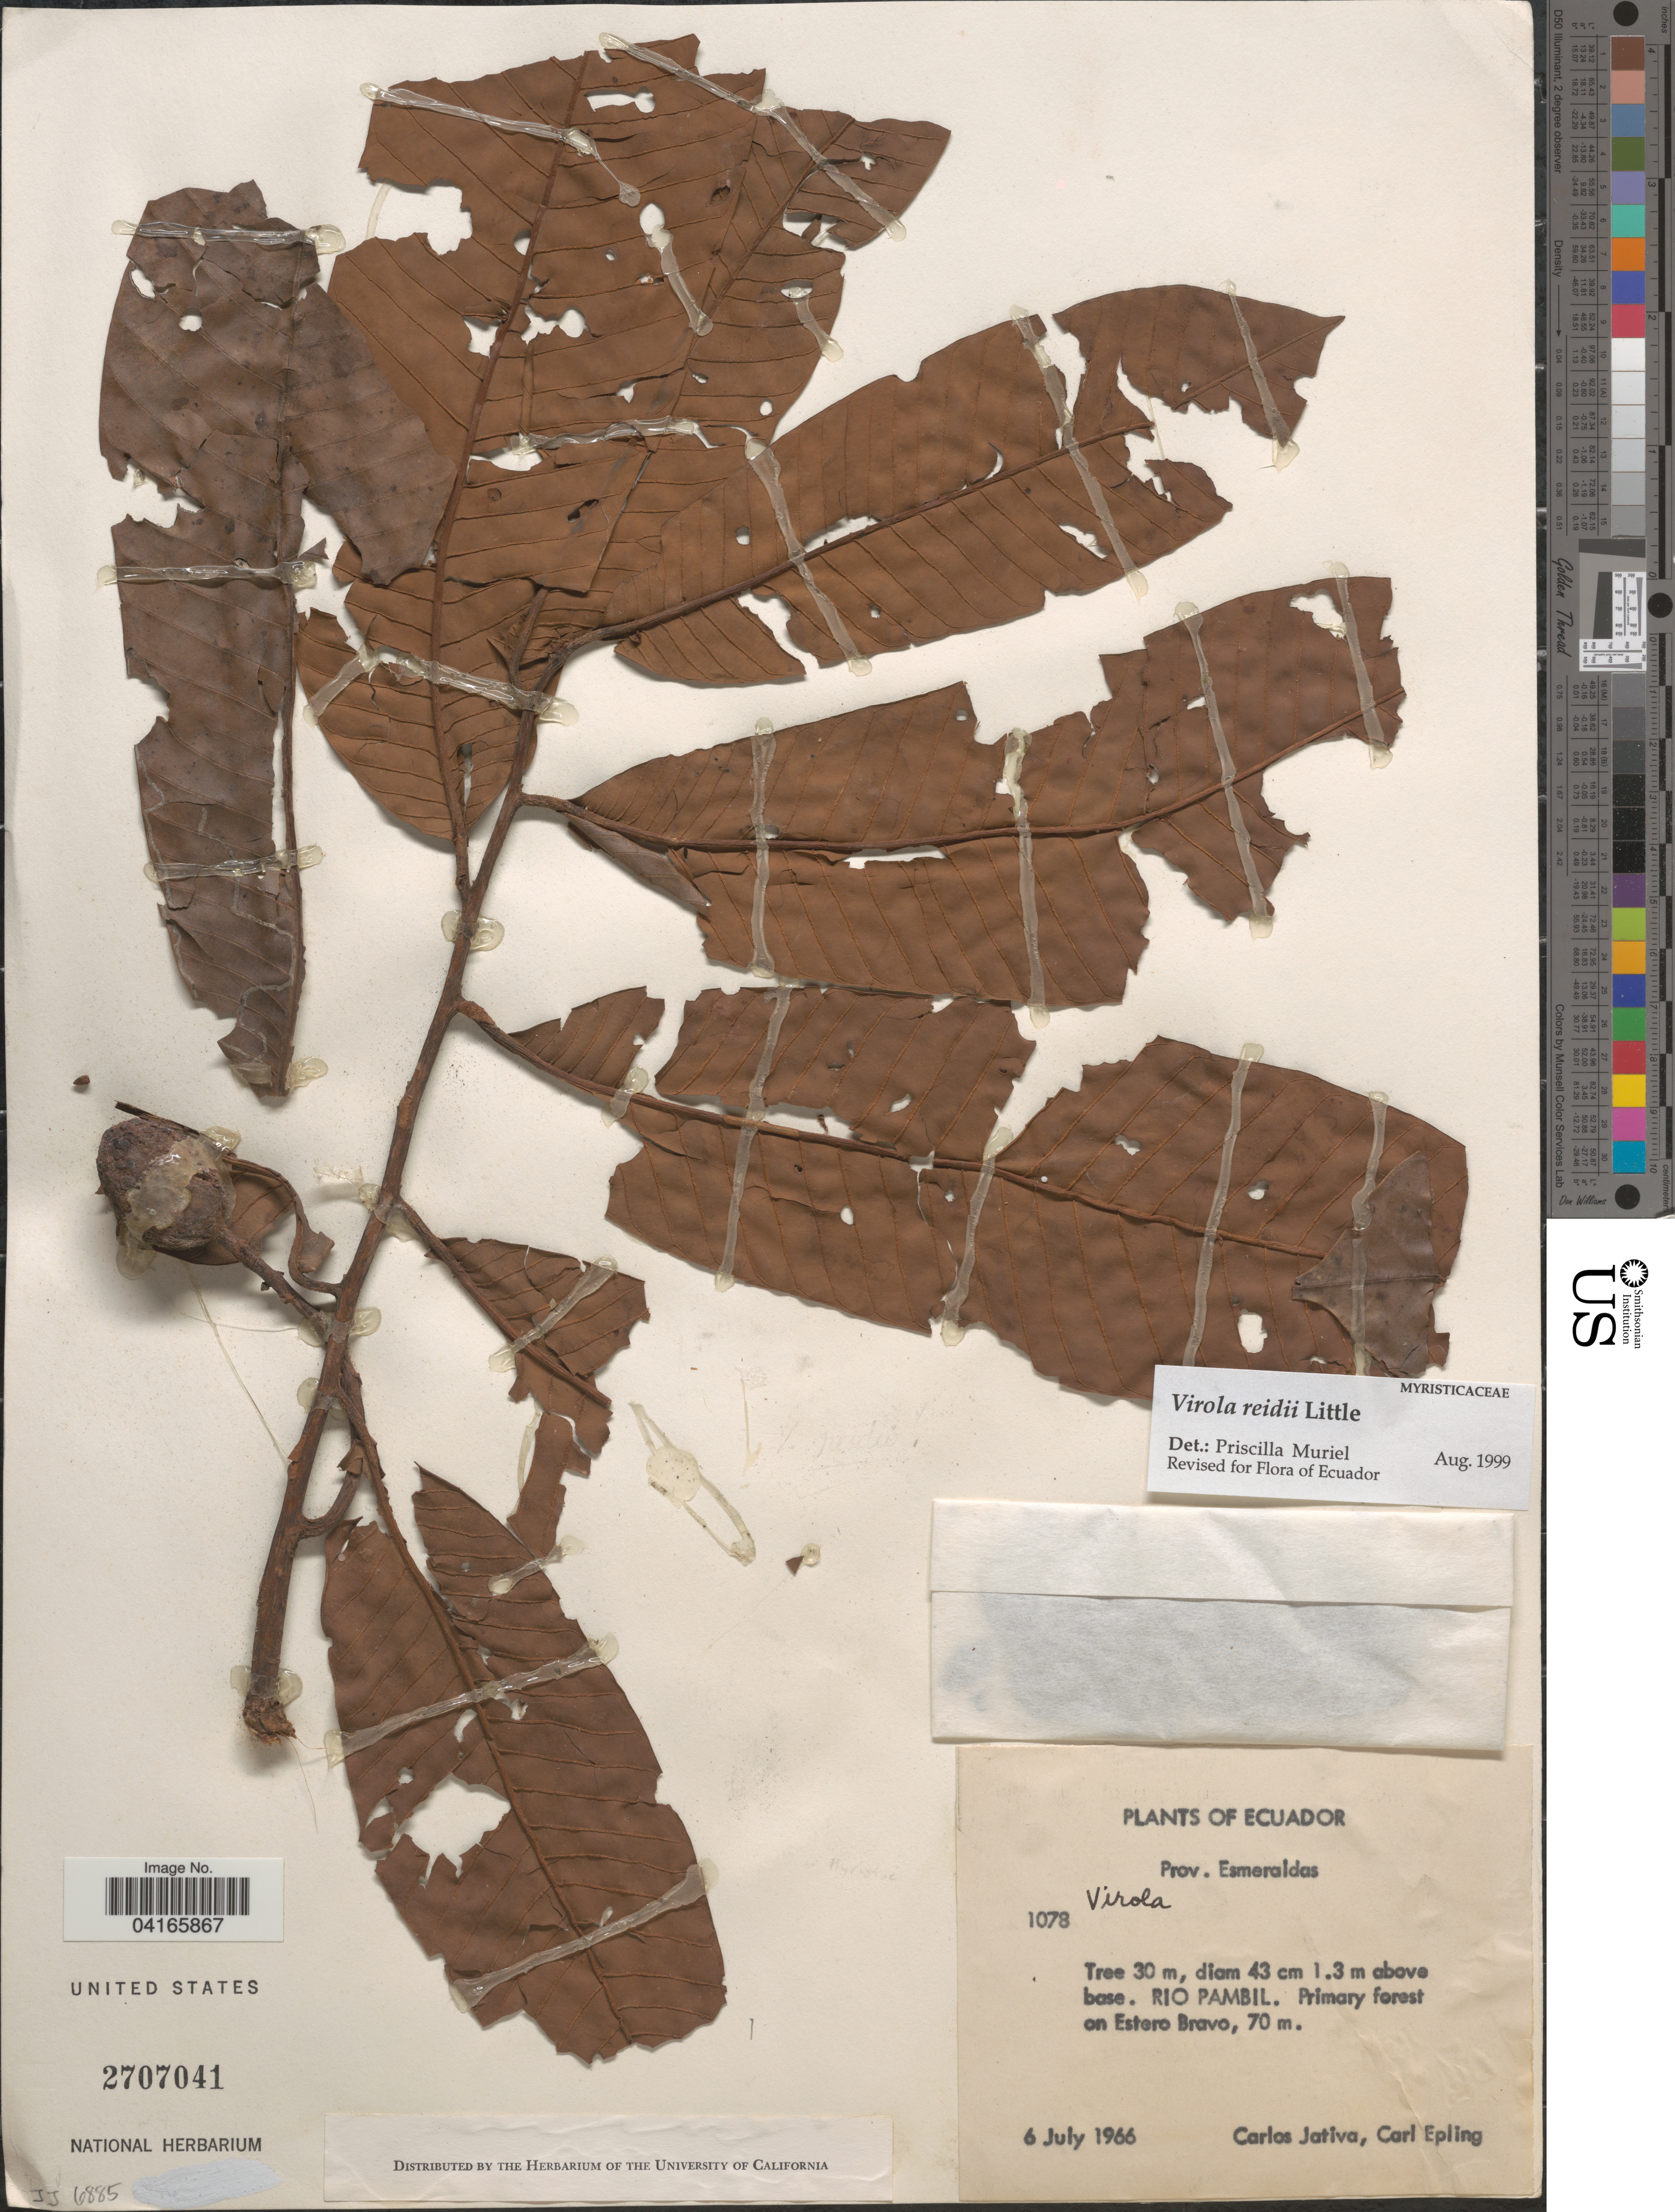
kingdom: Plantae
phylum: Tracheophyta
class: Magnoliopsida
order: Magnoliales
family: Myristicaceae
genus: Virola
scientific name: Virola reidii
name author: Little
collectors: C. D. Játiva & C. C. Epling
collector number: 1078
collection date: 1966-07-06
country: Ecuador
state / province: Esmeraldas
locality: Rio Pambil. Primary forest on Estero Bravo.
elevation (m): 70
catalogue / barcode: US 2707041